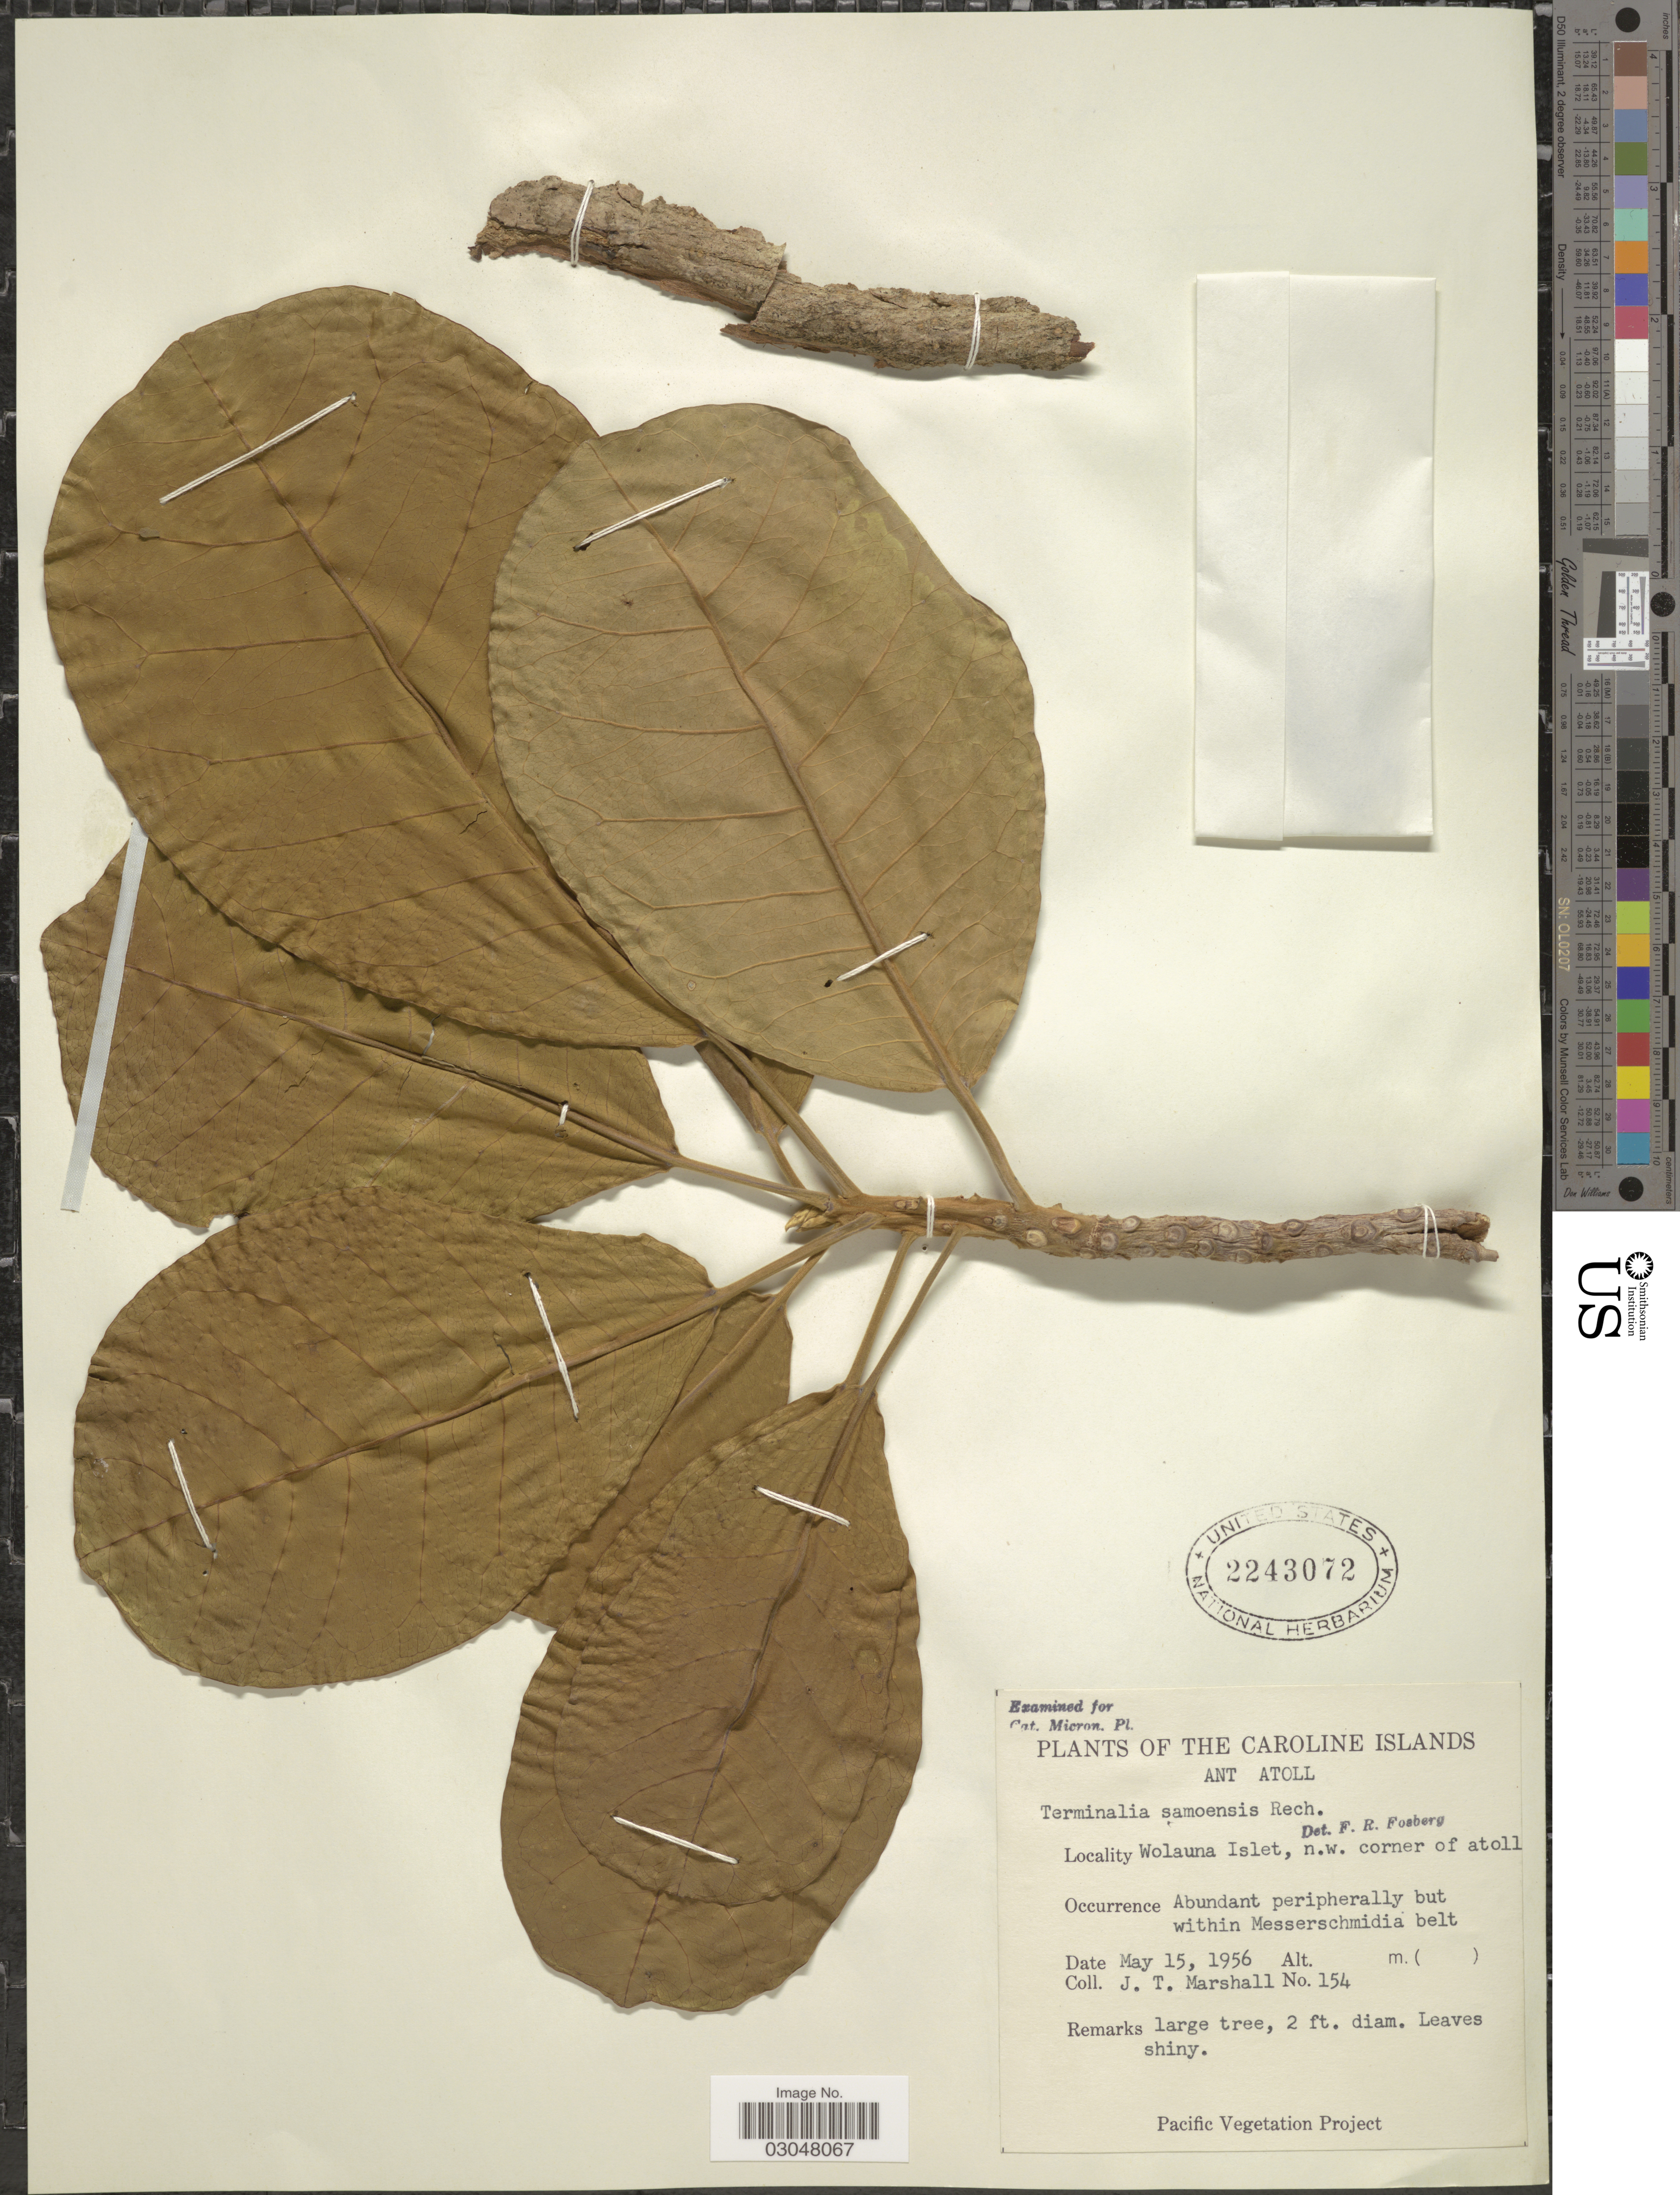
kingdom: Plantae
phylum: Tracheophyta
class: Magnoliopsida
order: Myrtales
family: Combretaceae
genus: Terminalia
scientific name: Terminalia samoensis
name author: Rech.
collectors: J. T. Marshall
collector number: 154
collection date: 1956-05-15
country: Micronesia, Federated States of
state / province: Pohnpei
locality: The Caroline Islands. Ant Atoll. Wolauna Islet, n.w. corner of atoll.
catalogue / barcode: US 2243072